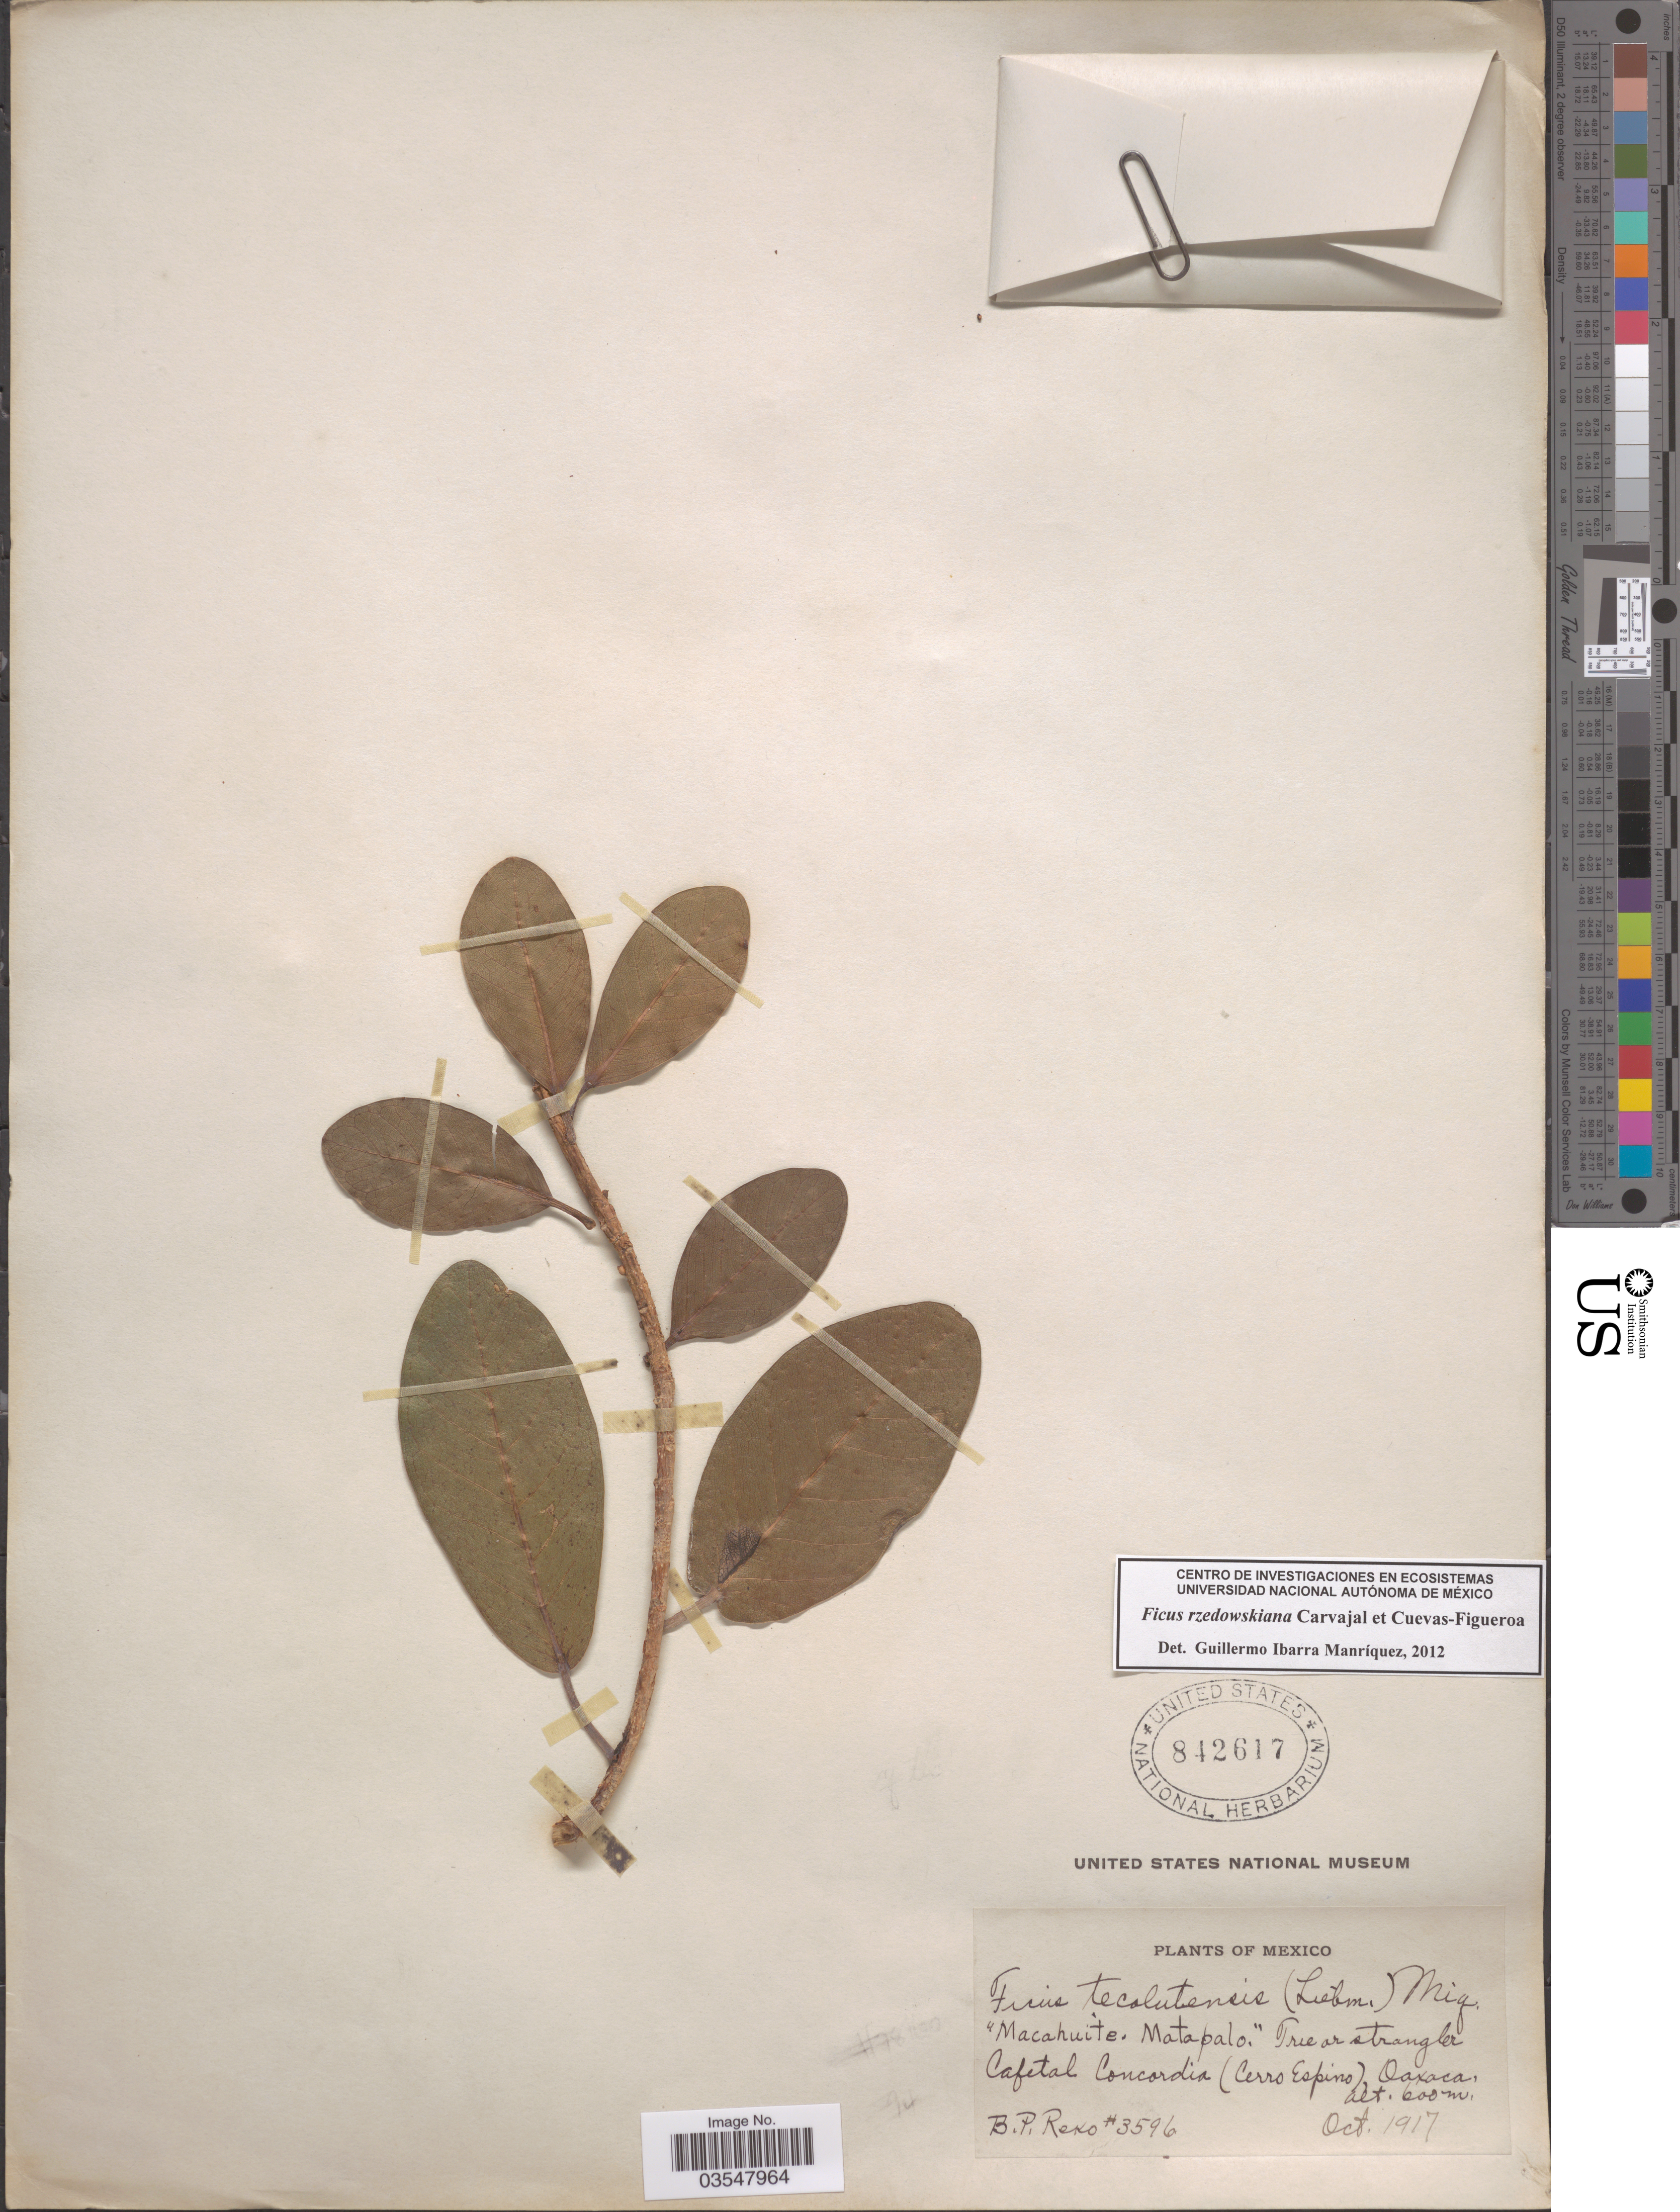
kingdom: Plantae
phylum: Tracheophyta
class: Magnoliopsida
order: Rosales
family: Moraceae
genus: Ficus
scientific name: Ficus rzedowskiana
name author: Carvajal & Cuev.-Fig.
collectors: B. P. Reko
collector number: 3596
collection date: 1917-10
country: Mexico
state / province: Oaxaca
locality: Cafetal Concordia (Cerro Espino).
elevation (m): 600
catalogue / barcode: US 842617